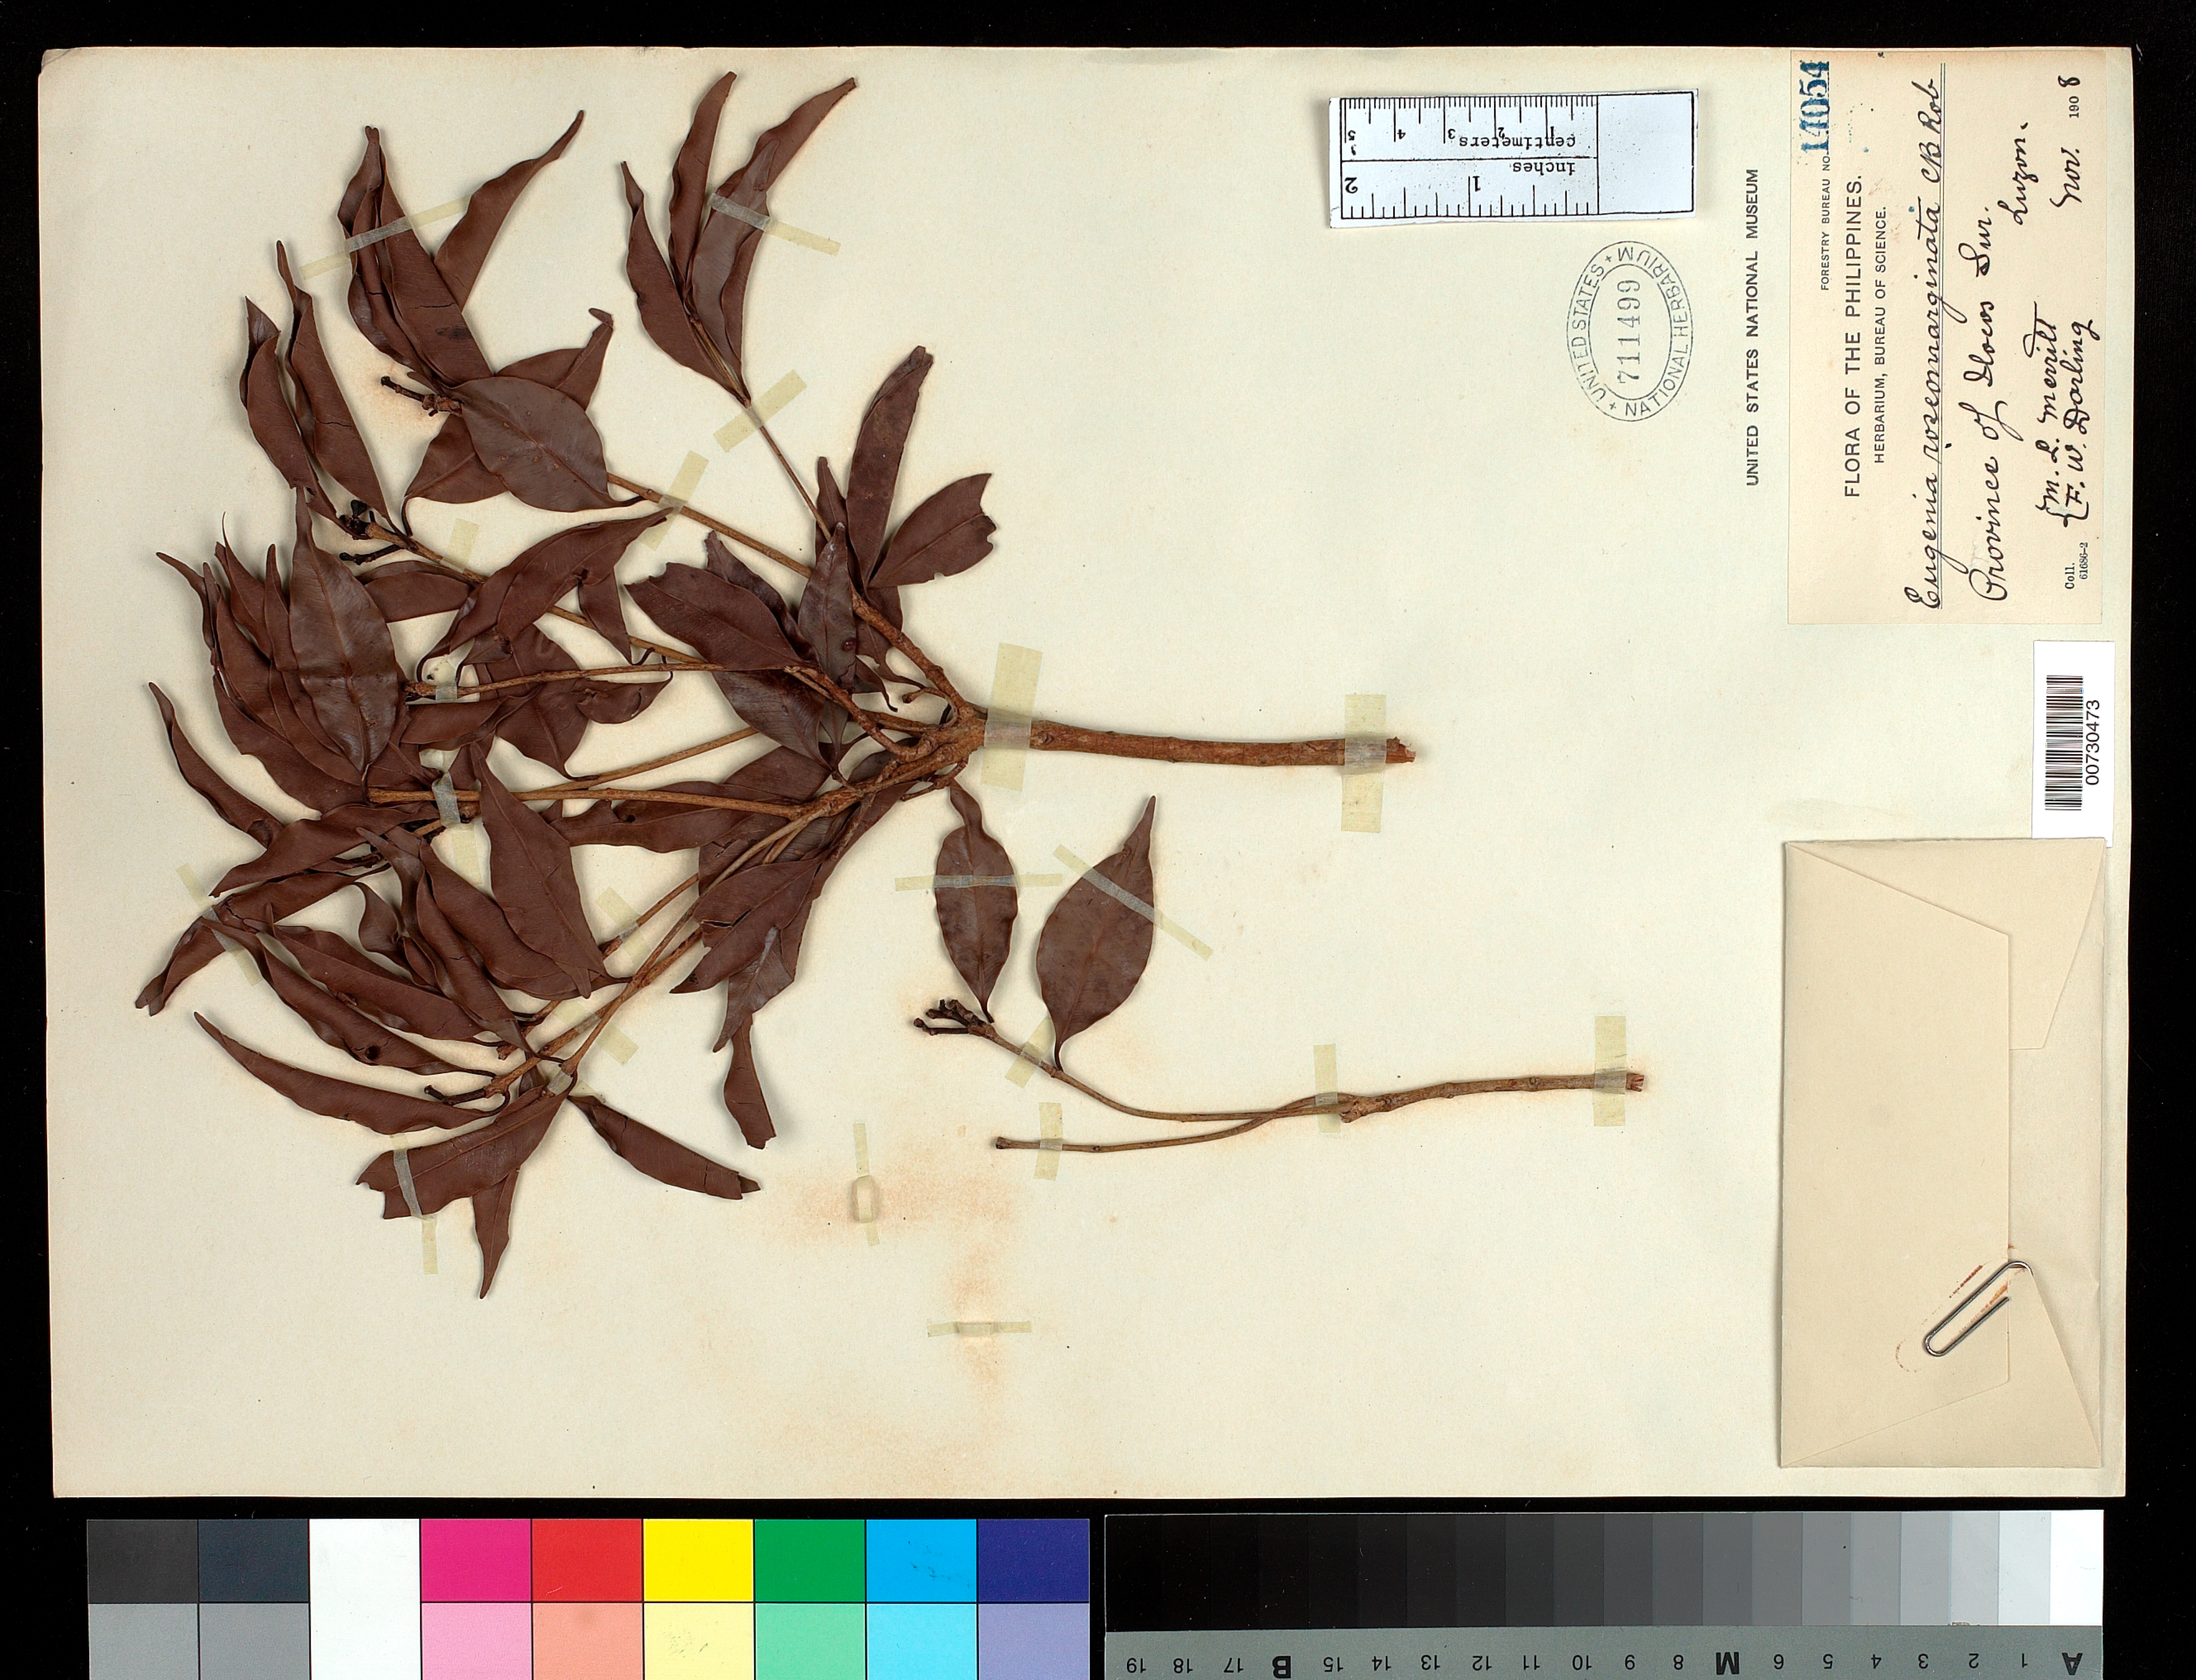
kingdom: Plantae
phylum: Tracheophyta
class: Magnoliopsida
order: Myrtales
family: Myrtaceae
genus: Syzygium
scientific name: Syzygium roseomarginatum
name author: (C.B. Rob.) Merr. & L.M. Perry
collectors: M. L. Merritt & F. Darling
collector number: For. Bur. 14054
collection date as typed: Nov 1908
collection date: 1908-11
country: Philippines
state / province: Ilocos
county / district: Ilocos Sur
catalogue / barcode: US 711499